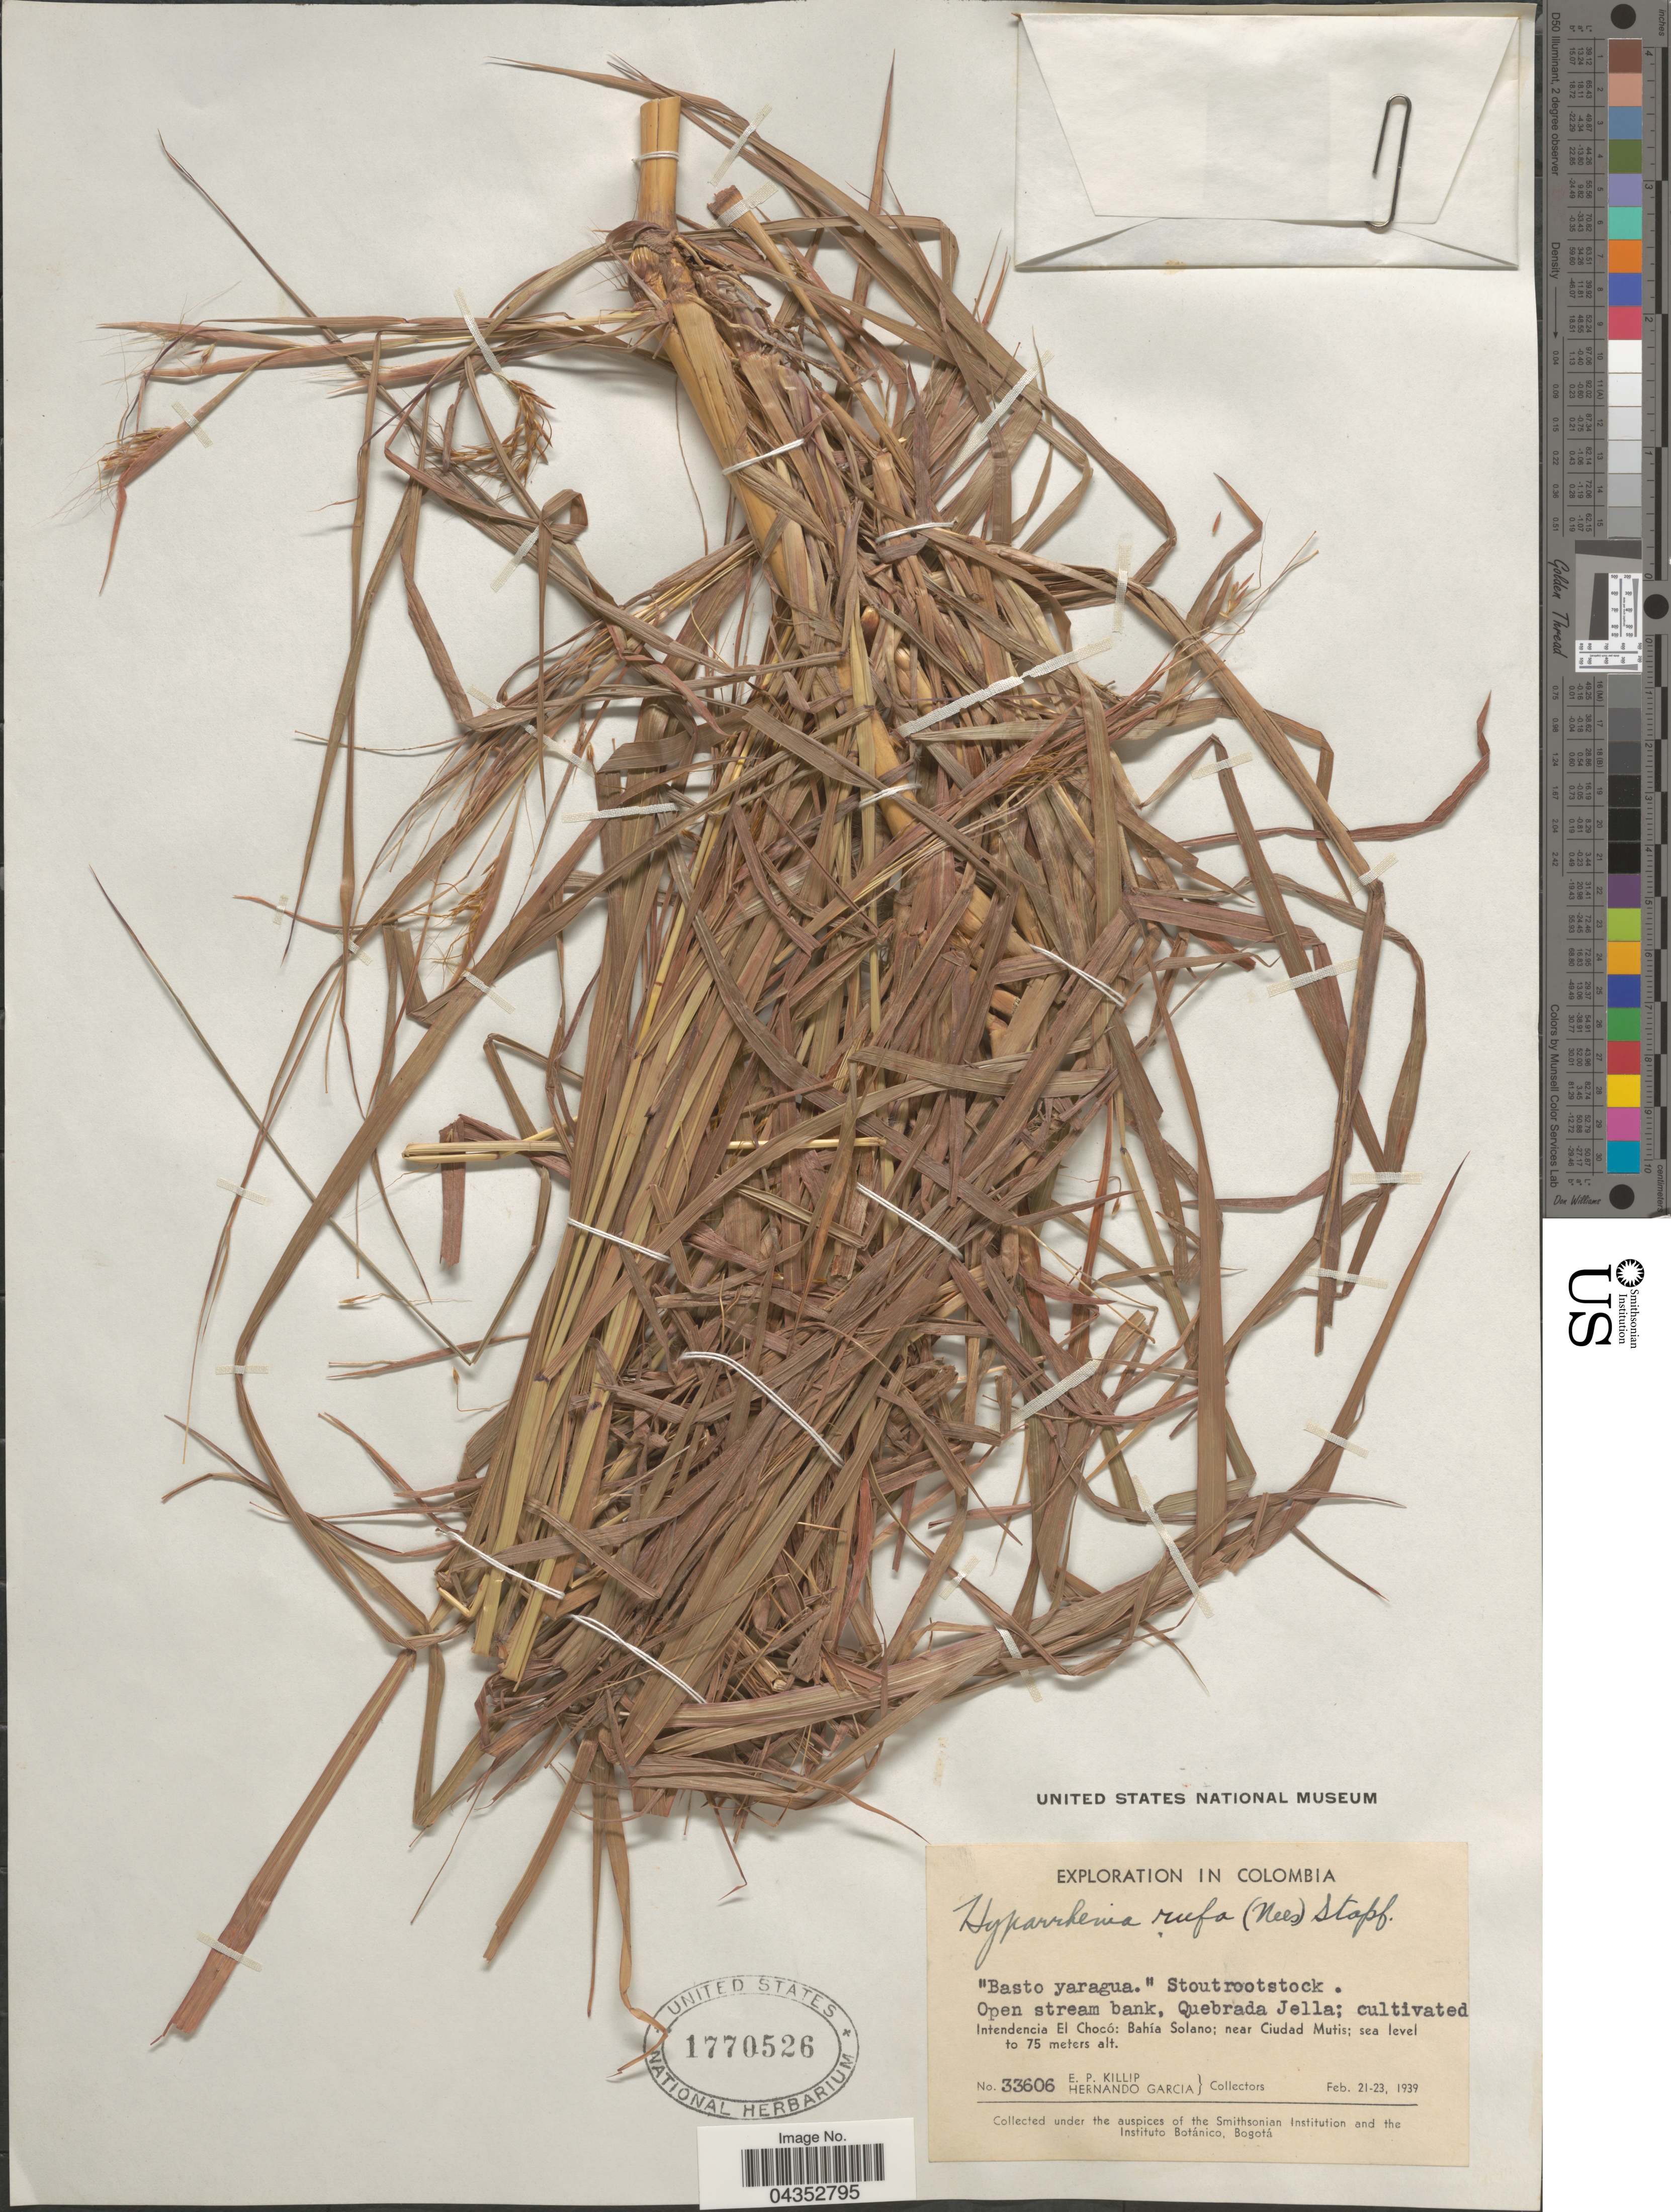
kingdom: Plantae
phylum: Tracheophyta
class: Liliopsida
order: Poales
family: Poaceae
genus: Hyparrhenia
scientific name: Hyparrhenia rufa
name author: (Nees) Stapf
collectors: E. P. Killip & H. Garcia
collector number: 33606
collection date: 1939-02-21/1939-02-23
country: Colombia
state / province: Chocó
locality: Exploration in Colombia. Open stream bank, Quebrada Jella. Intendencia El Chocó: Bahía Solano; near Ciudad Mutis.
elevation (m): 0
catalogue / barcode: US 1770526